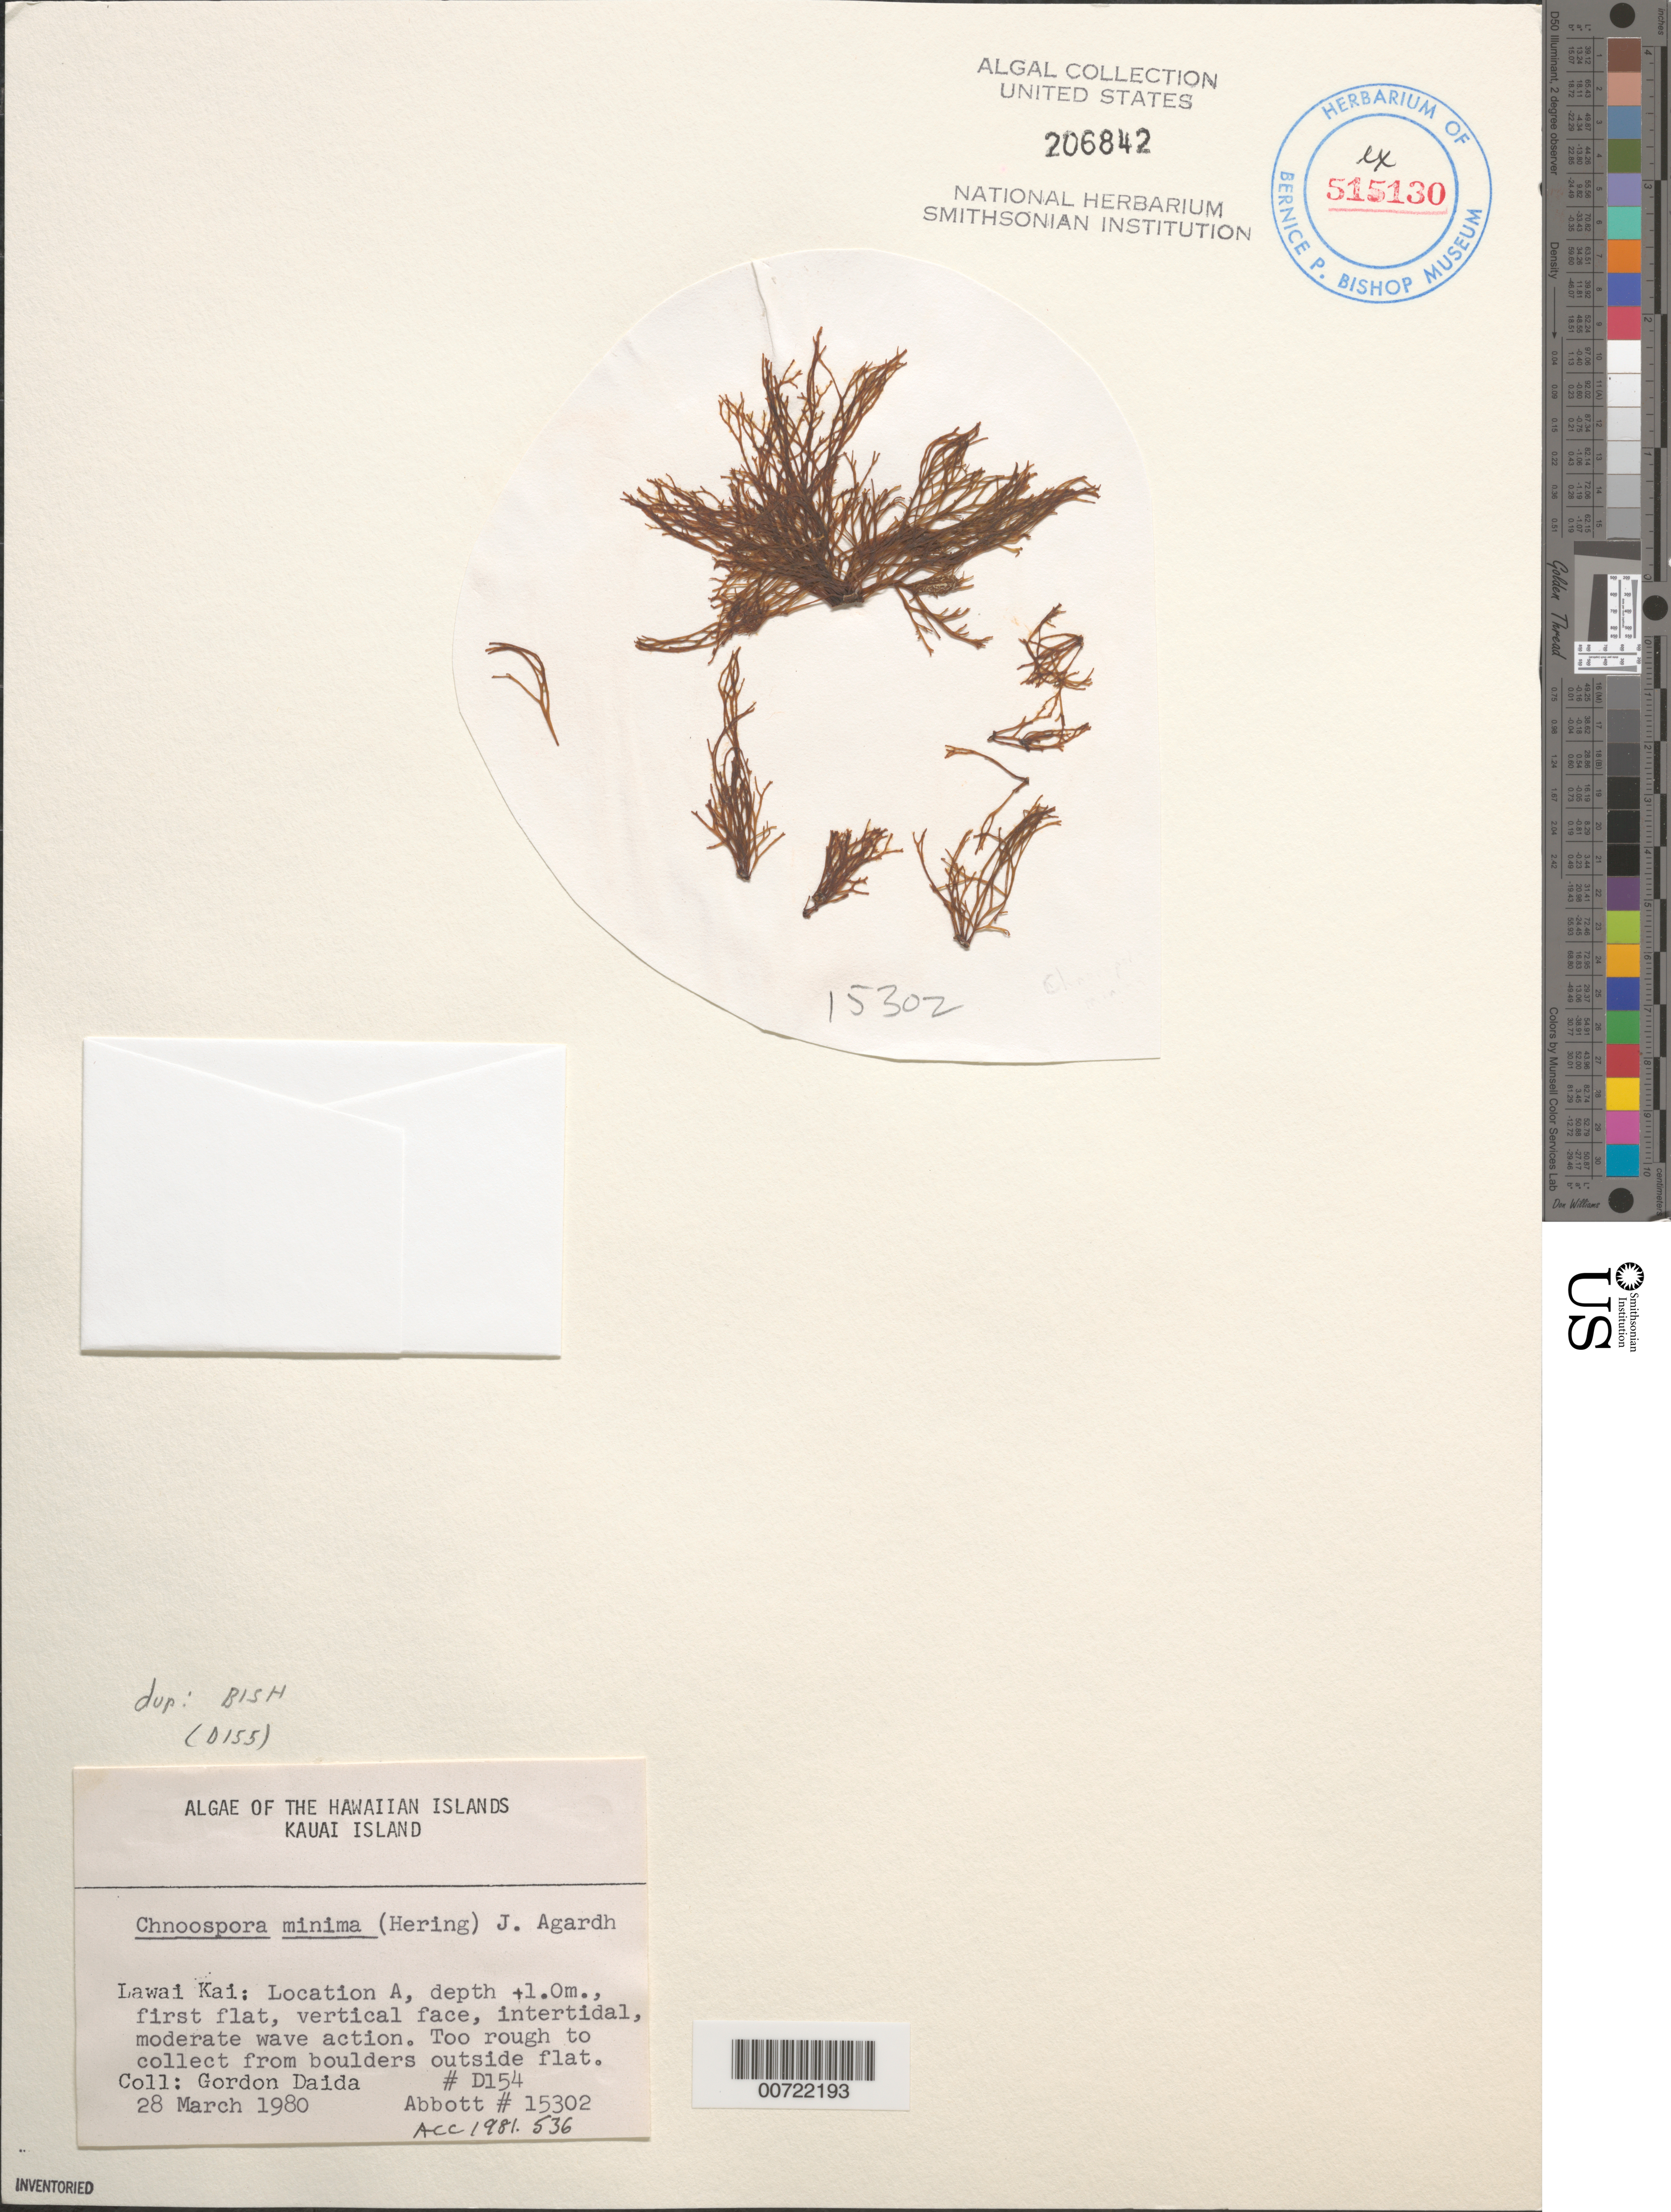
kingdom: Chromista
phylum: Ochrophyta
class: Phaeophyceae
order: Scytosiphonales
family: Scytosiphonaceae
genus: Chnoospora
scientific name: Chnoospora minima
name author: (Hering) Papenf.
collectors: G. Daida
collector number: D154 & IAA 15302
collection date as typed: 28 Mar 1980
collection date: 1980-03-28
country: United States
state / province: Hawaii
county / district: Kauai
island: Kaua'i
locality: Lawai Kai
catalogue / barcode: US 206842